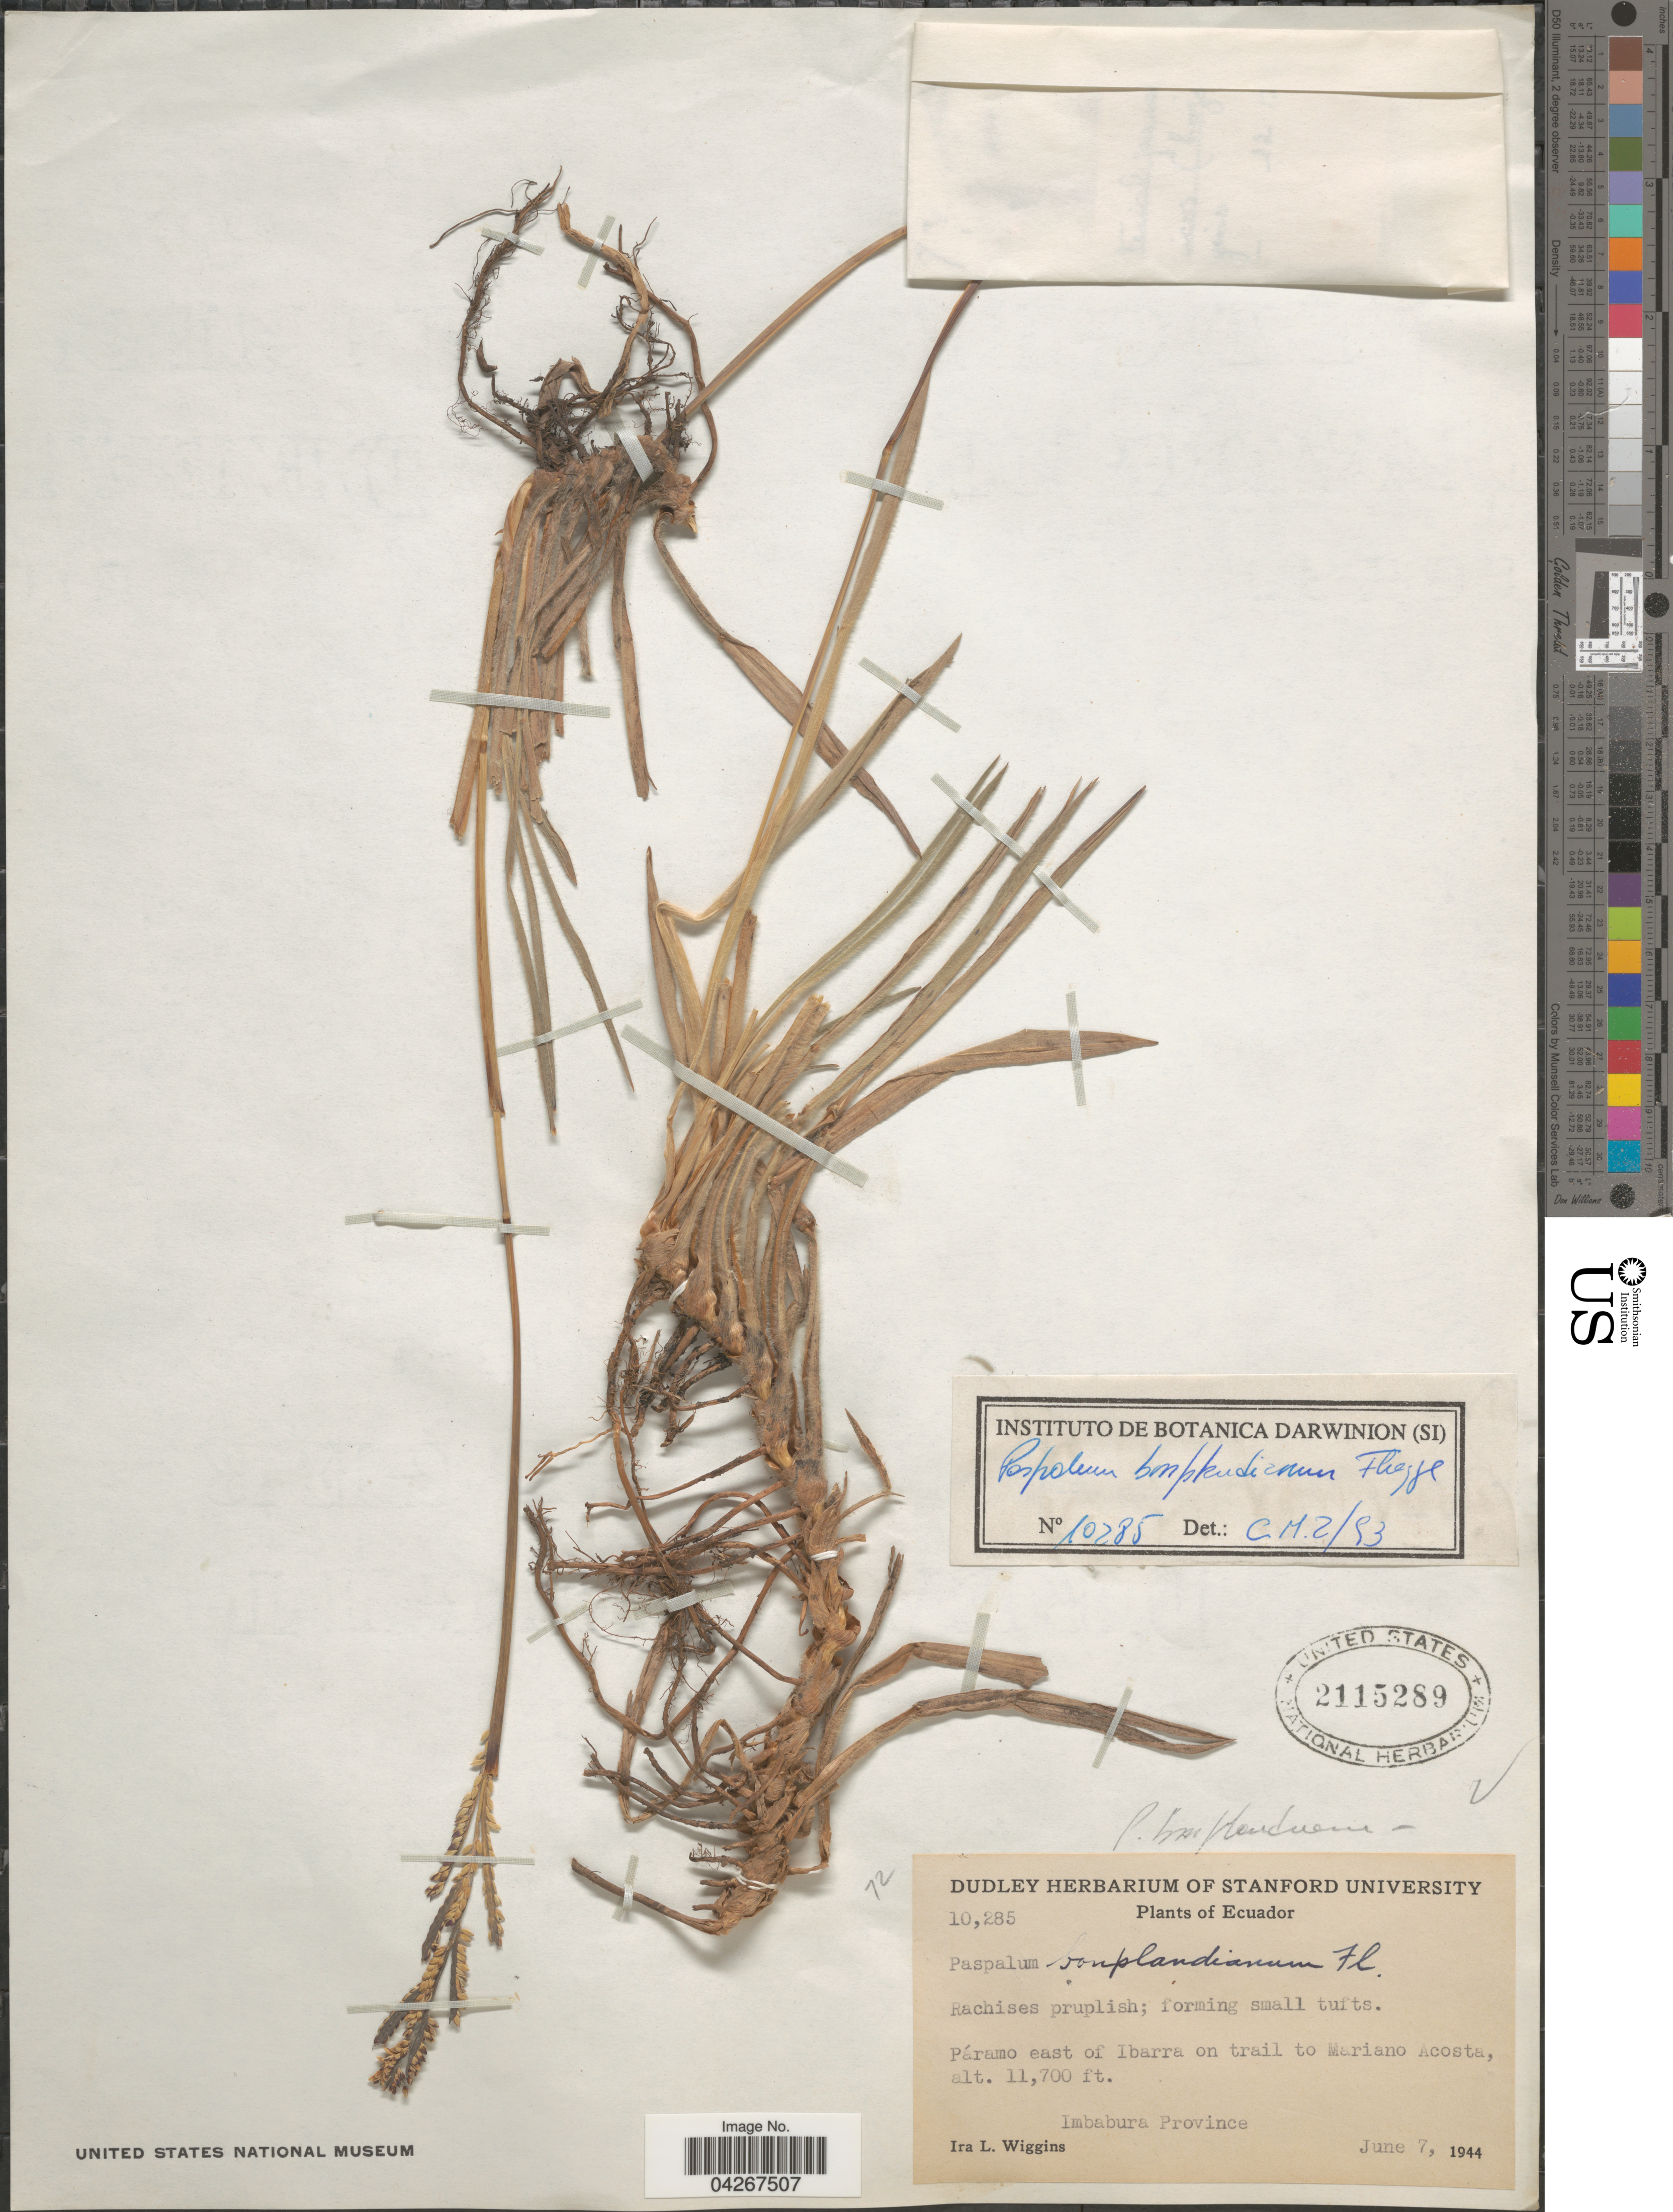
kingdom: Plantae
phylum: Tracheophyta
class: Liliopsida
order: Poales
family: Poaceae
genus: Paspalum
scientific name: Paspalum bonplandianum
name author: Flüggé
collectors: I. L. Wiggins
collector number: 10285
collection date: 1944-06-07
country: Ecuador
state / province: Imbabura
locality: Páramo east of Ibarra on trail to Mariano Acosta.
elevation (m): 3566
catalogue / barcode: US 2115289